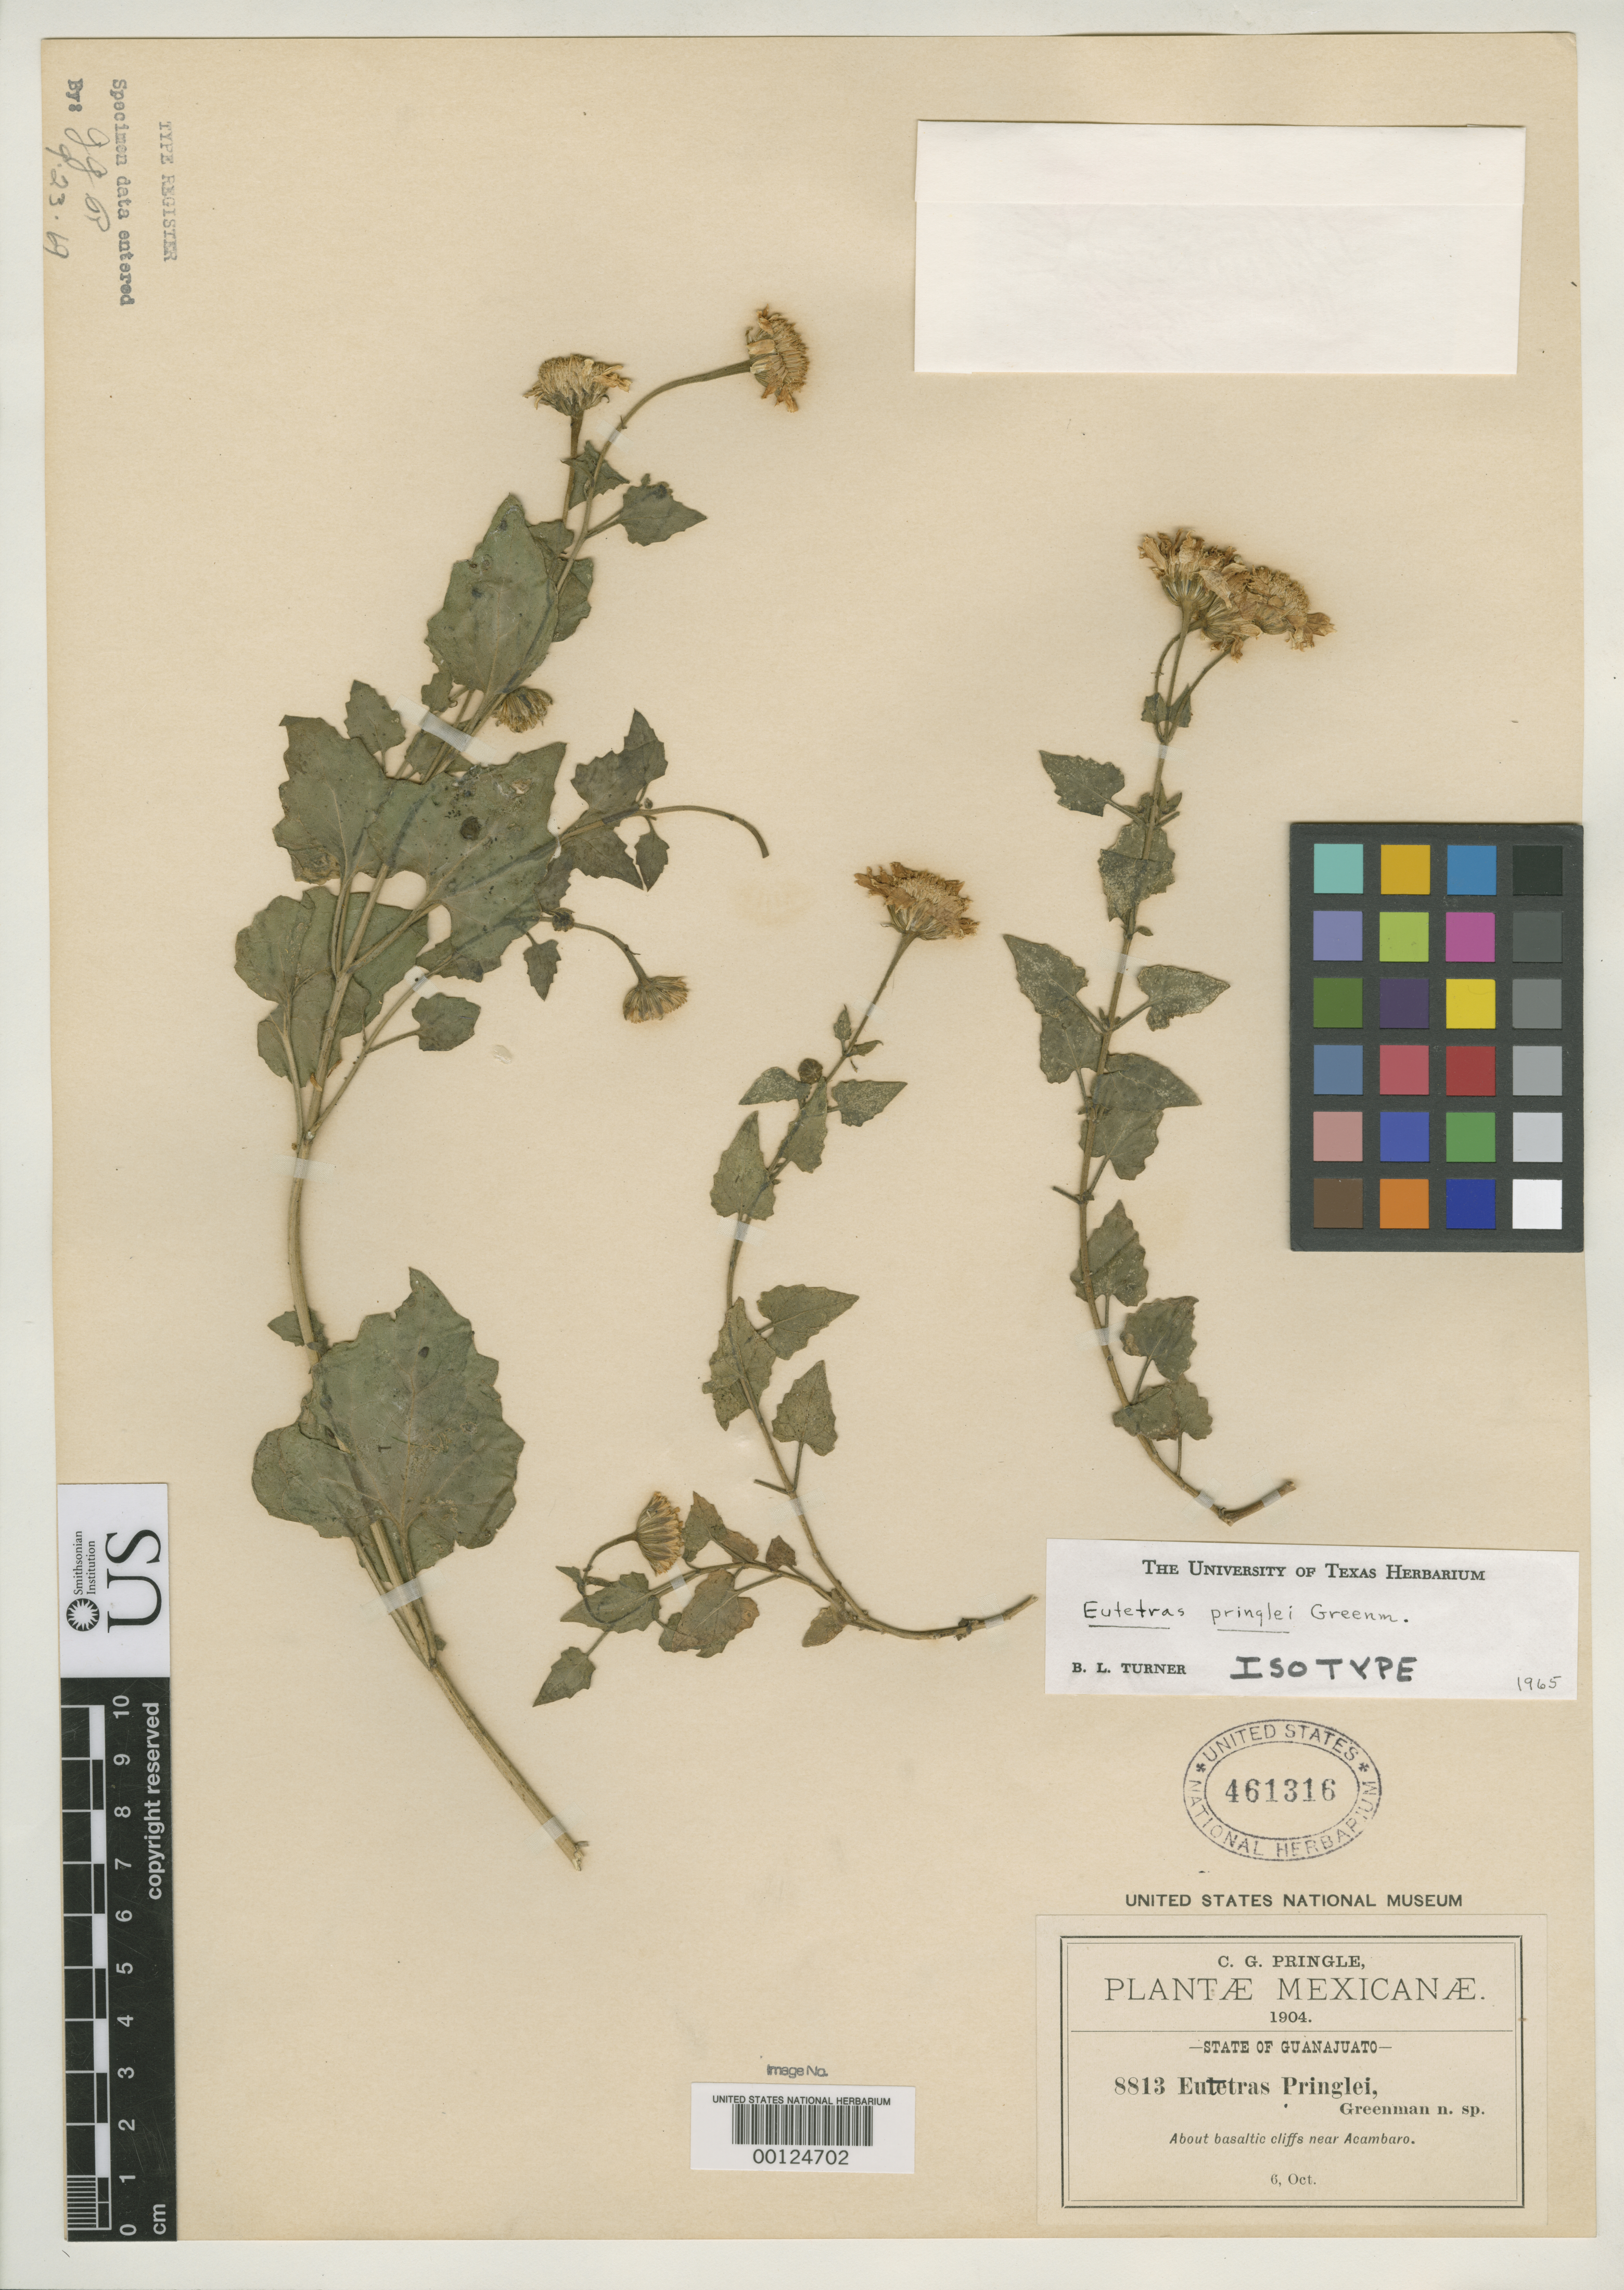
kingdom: Plantae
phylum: Tracheophyta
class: Magnoliopsida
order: Asterales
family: Asteraceae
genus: Eutetras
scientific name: Eutetras pringlei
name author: Greenm.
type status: Isotype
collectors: C. G. Pringle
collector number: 8813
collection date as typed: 06 Oct 1904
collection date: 1904-10-06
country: Mexico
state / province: Guanajuato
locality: Near Acambaro.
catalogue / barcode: US 461316